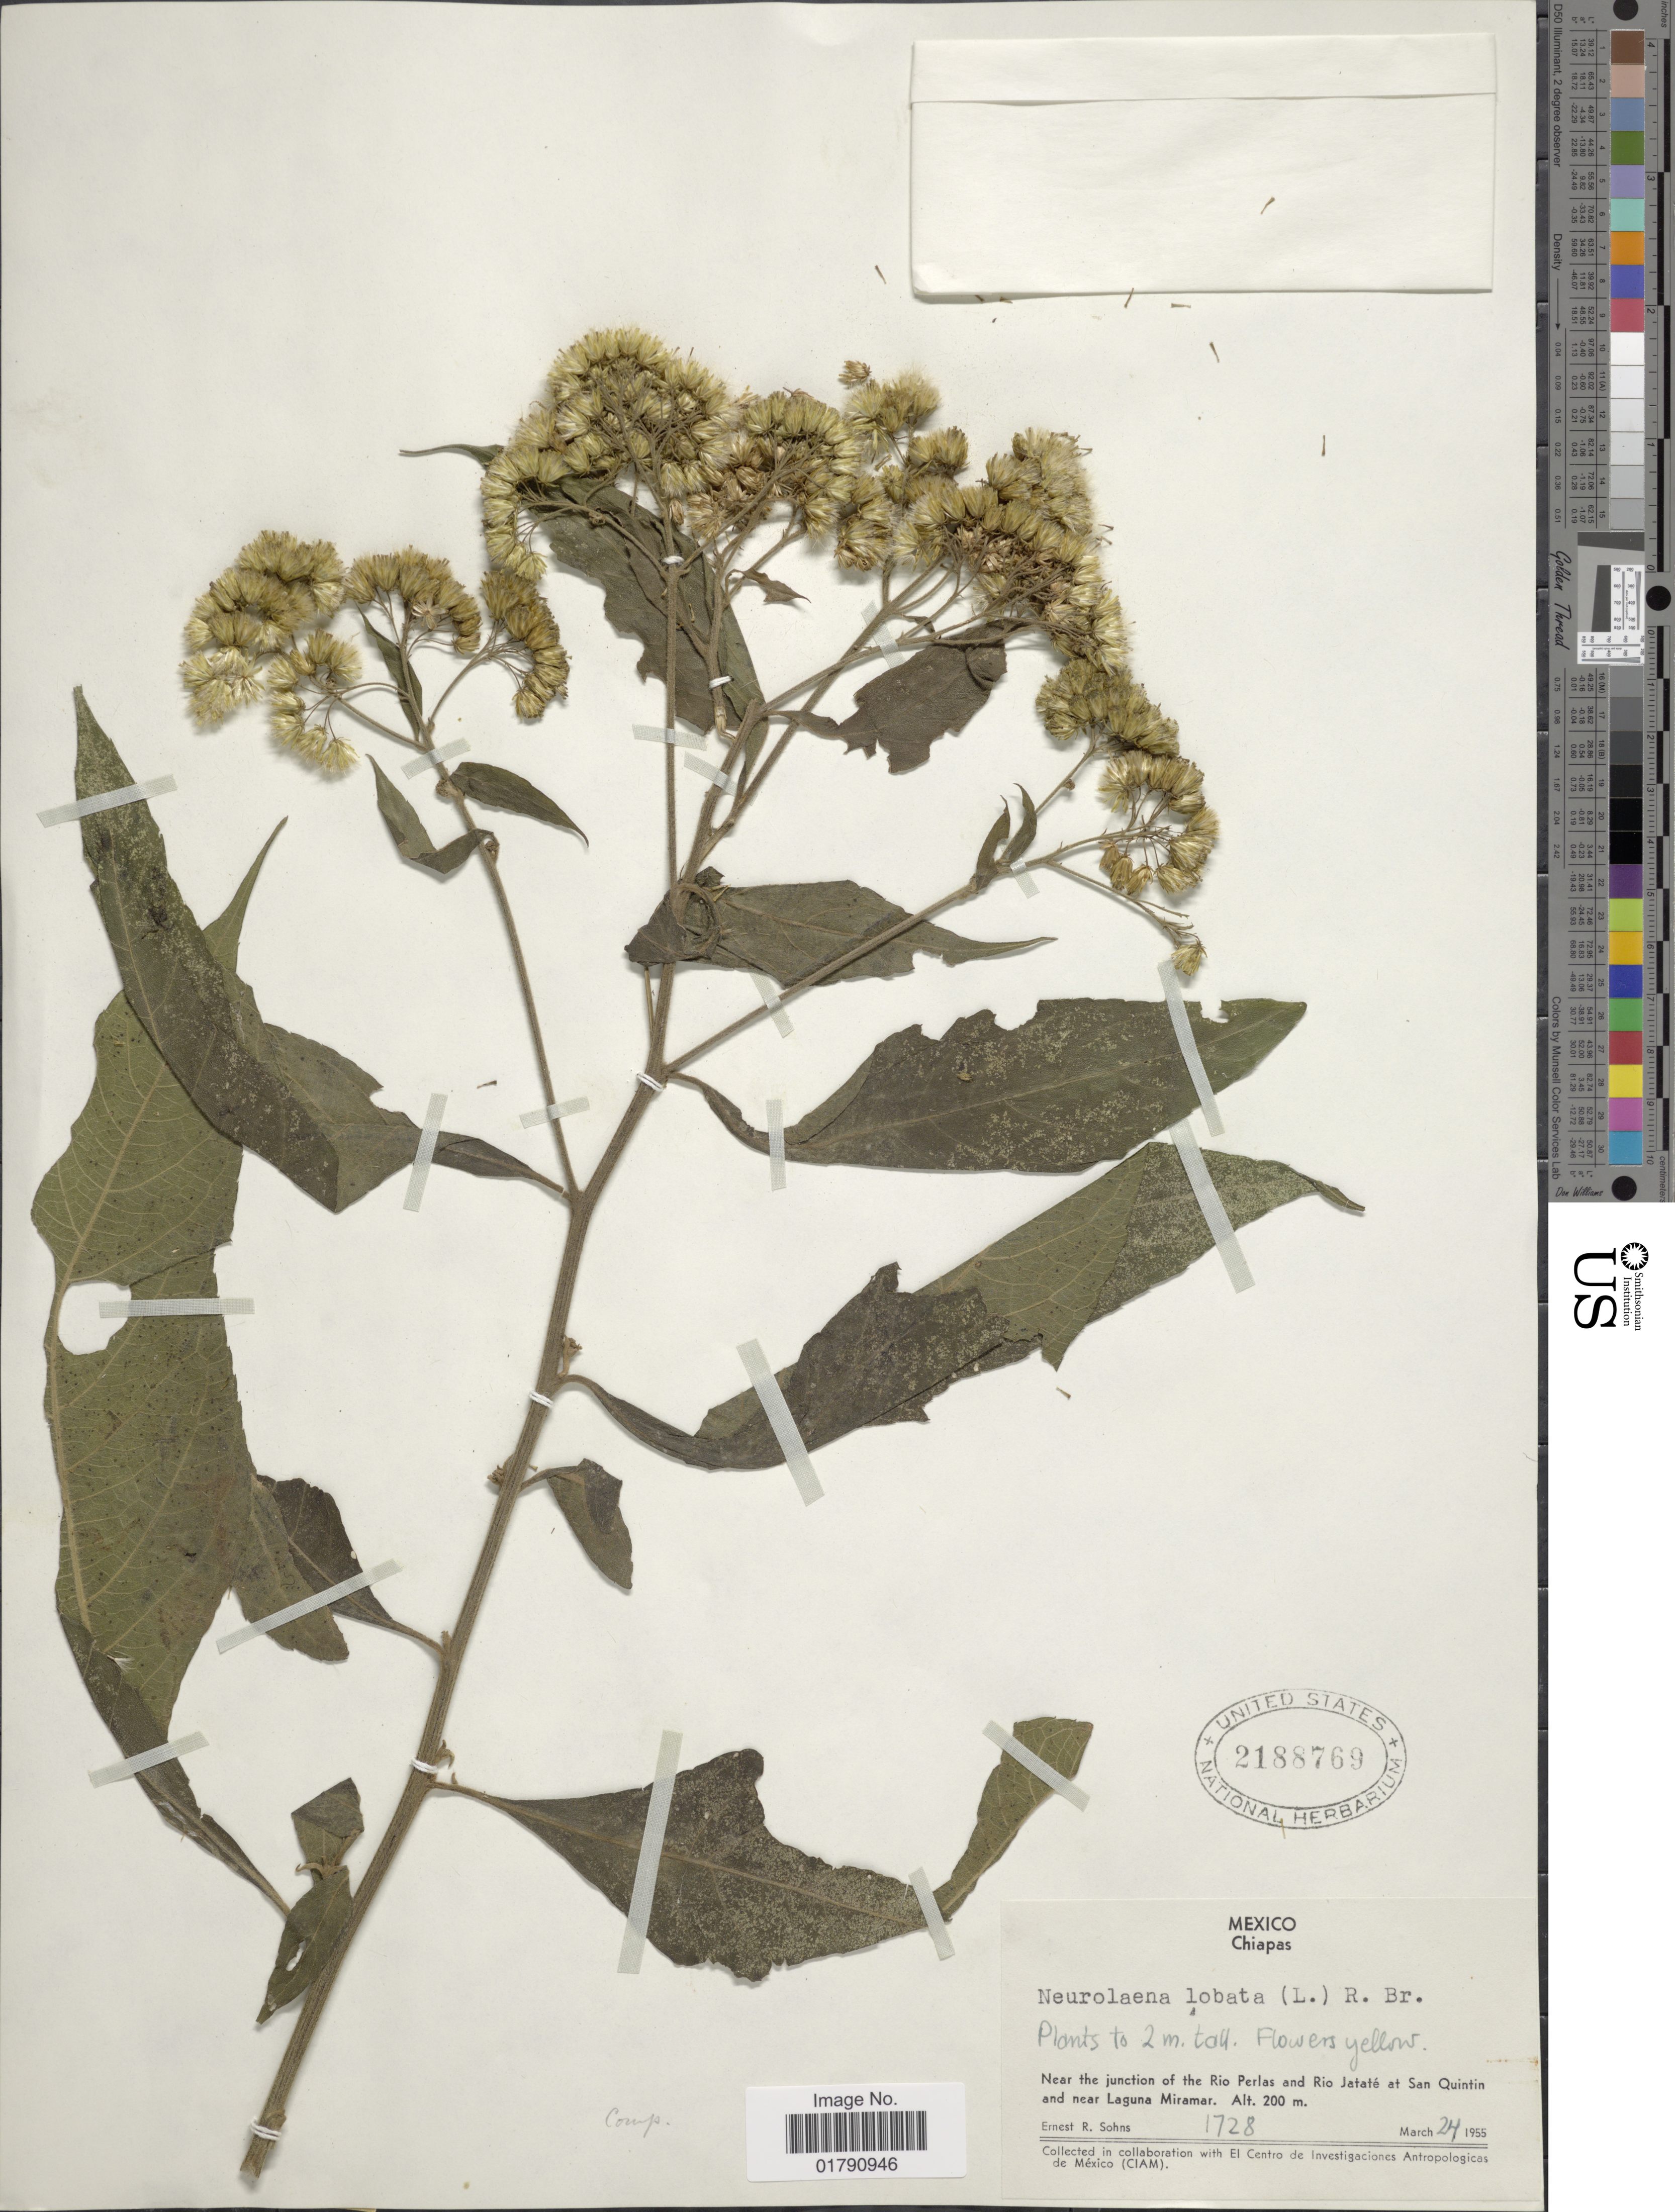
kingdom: Plantae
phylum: Tracheophyta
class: Magnoliopsida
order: Asterales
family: Asteraceae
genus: Neurolaena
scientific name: Neurolaena lobata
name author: (L.) R. Br. ex Cass.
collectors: E. R. Sohns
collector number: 1728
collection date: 1955-03-24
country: Mexico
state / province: Chiapas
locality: Near the junction of the Rio Perlas and Rio Jatate at San Quintin and near Laguna Miramar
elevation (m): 200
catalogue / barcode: US 2188769